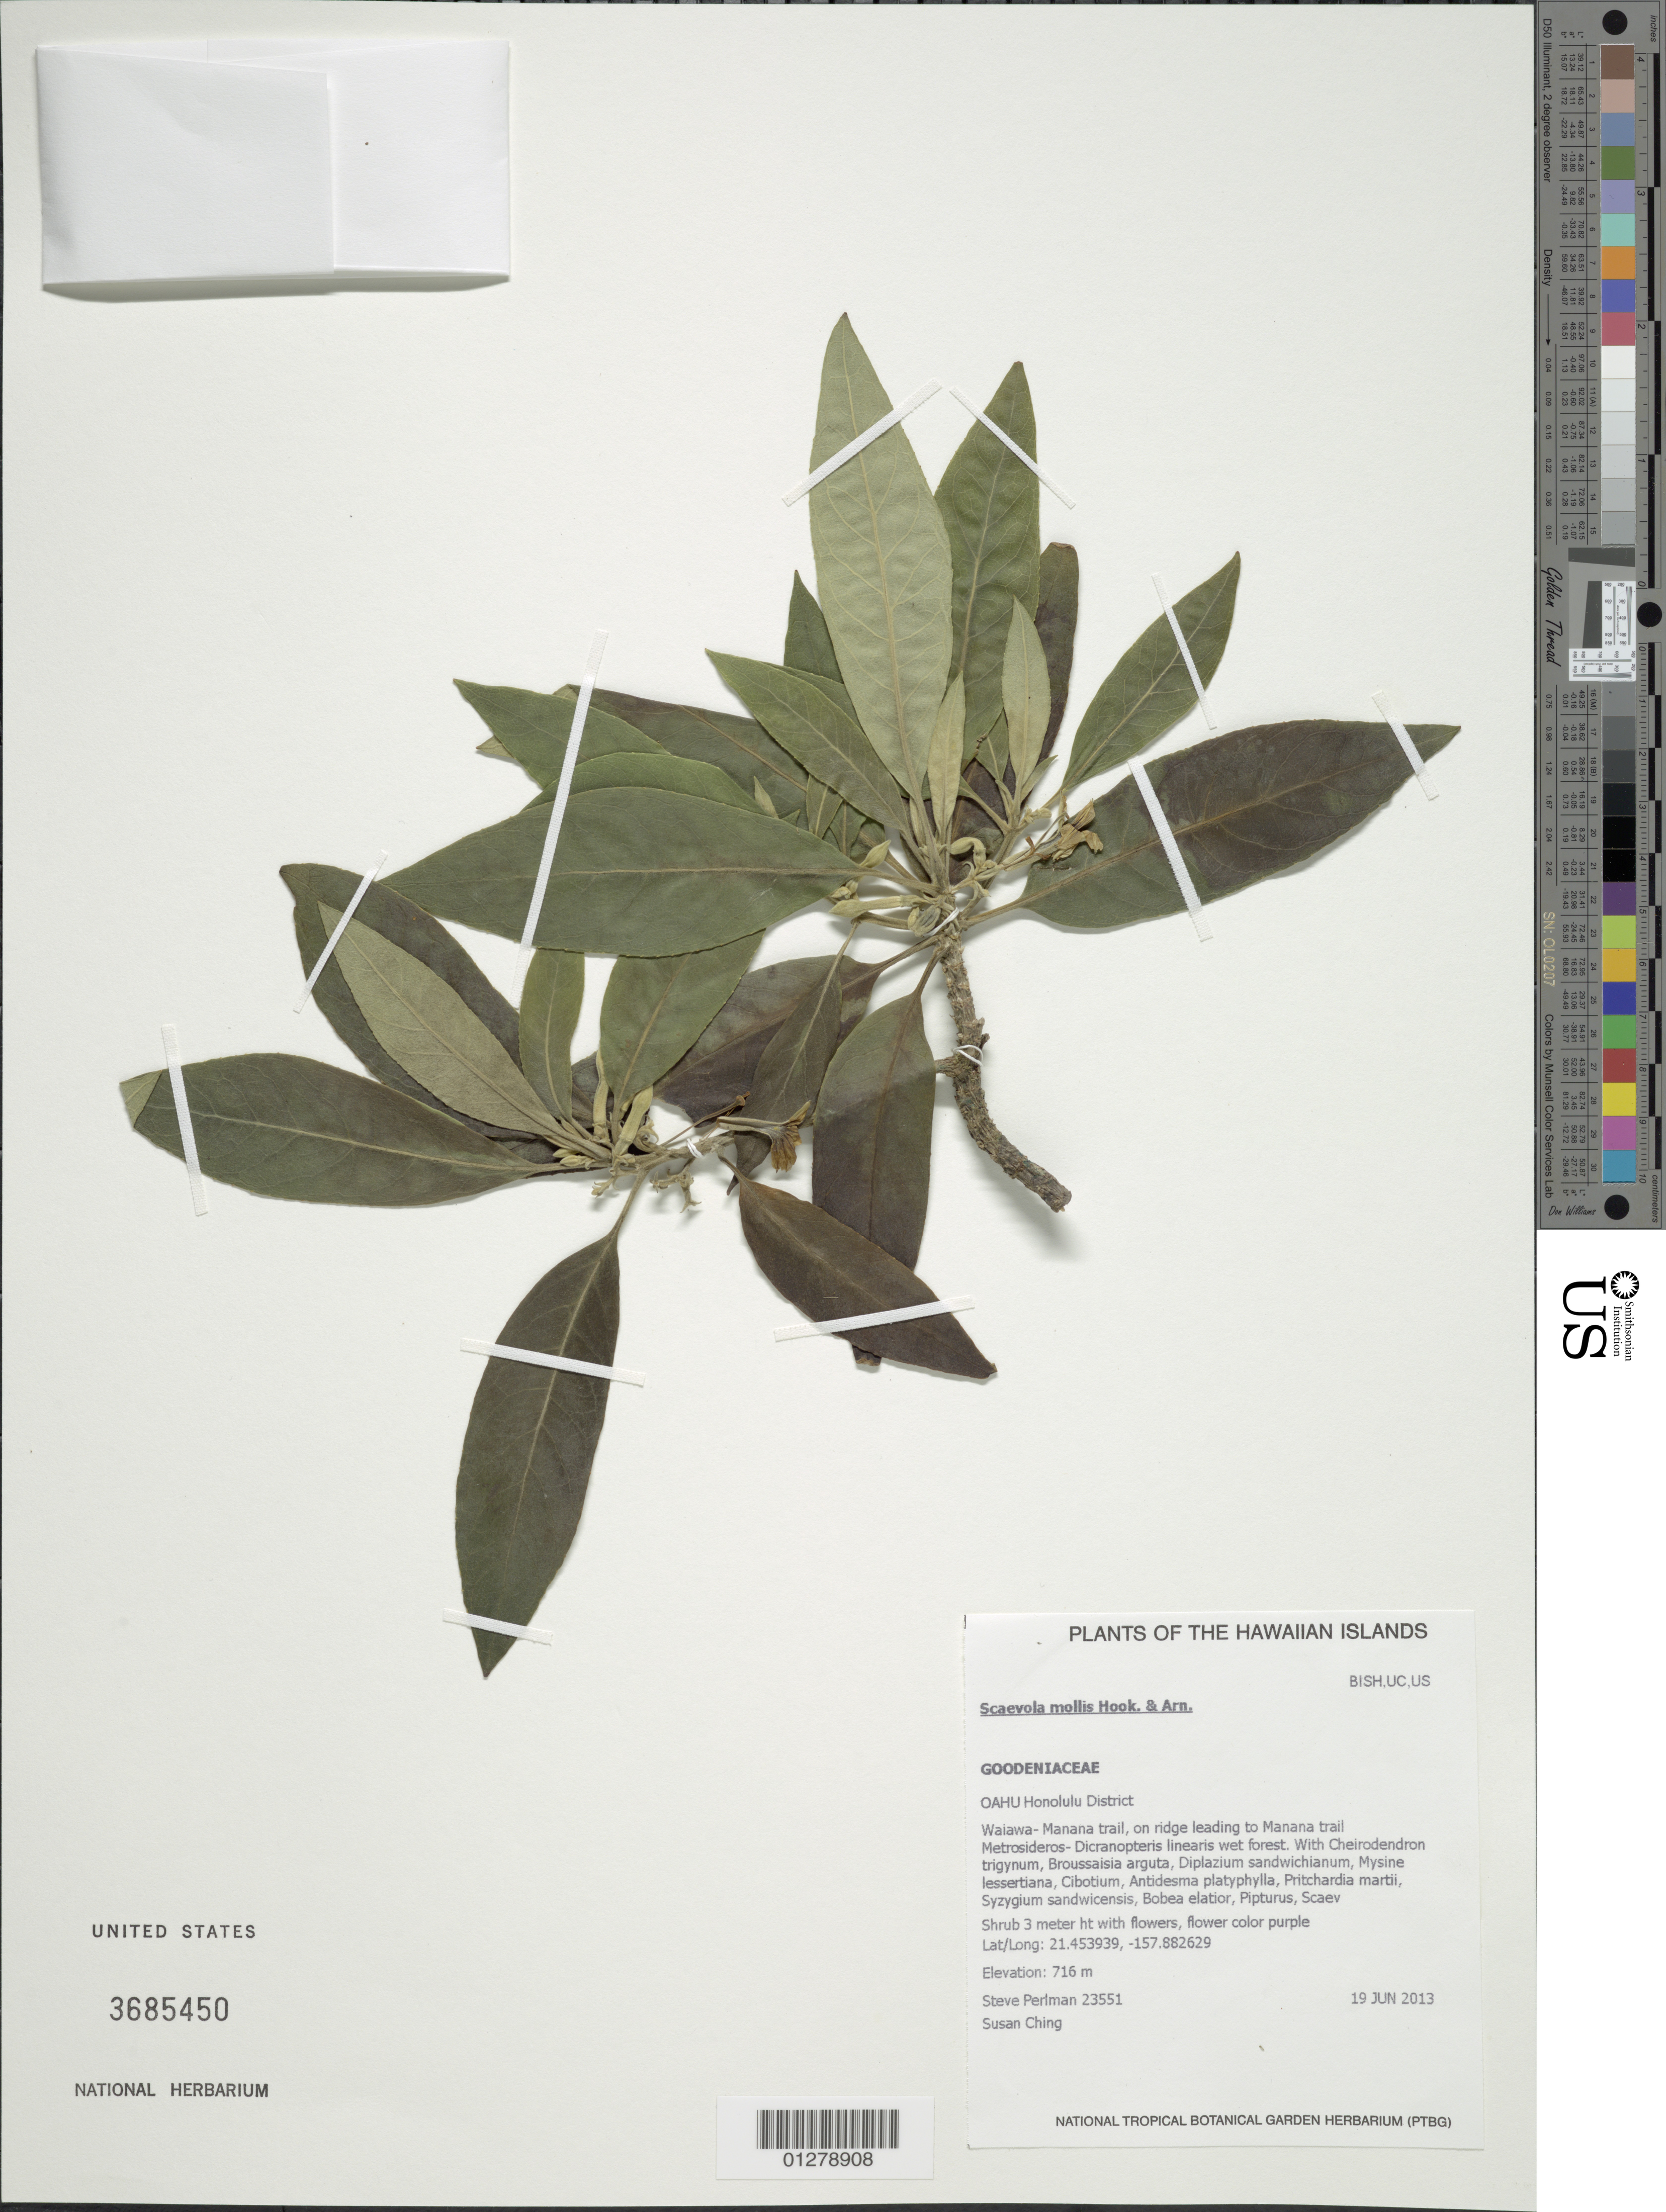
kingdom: Plantae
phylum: Tracheophyta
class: Magnoliopsida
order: Asterales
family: Goodeniaceae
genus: Scaevola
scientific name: Scaevola mollis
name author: Hook. & Arn.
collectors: S. P. Perlman & S. Ching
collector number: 23551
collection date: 2013-06-19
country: United States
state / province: Hawaii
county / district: Honolulu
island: Oahu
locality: Waiawa-Manana Trail, on ridge leading to Manana trail.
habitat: Wet forest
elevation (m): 716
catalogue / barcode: US 3685450